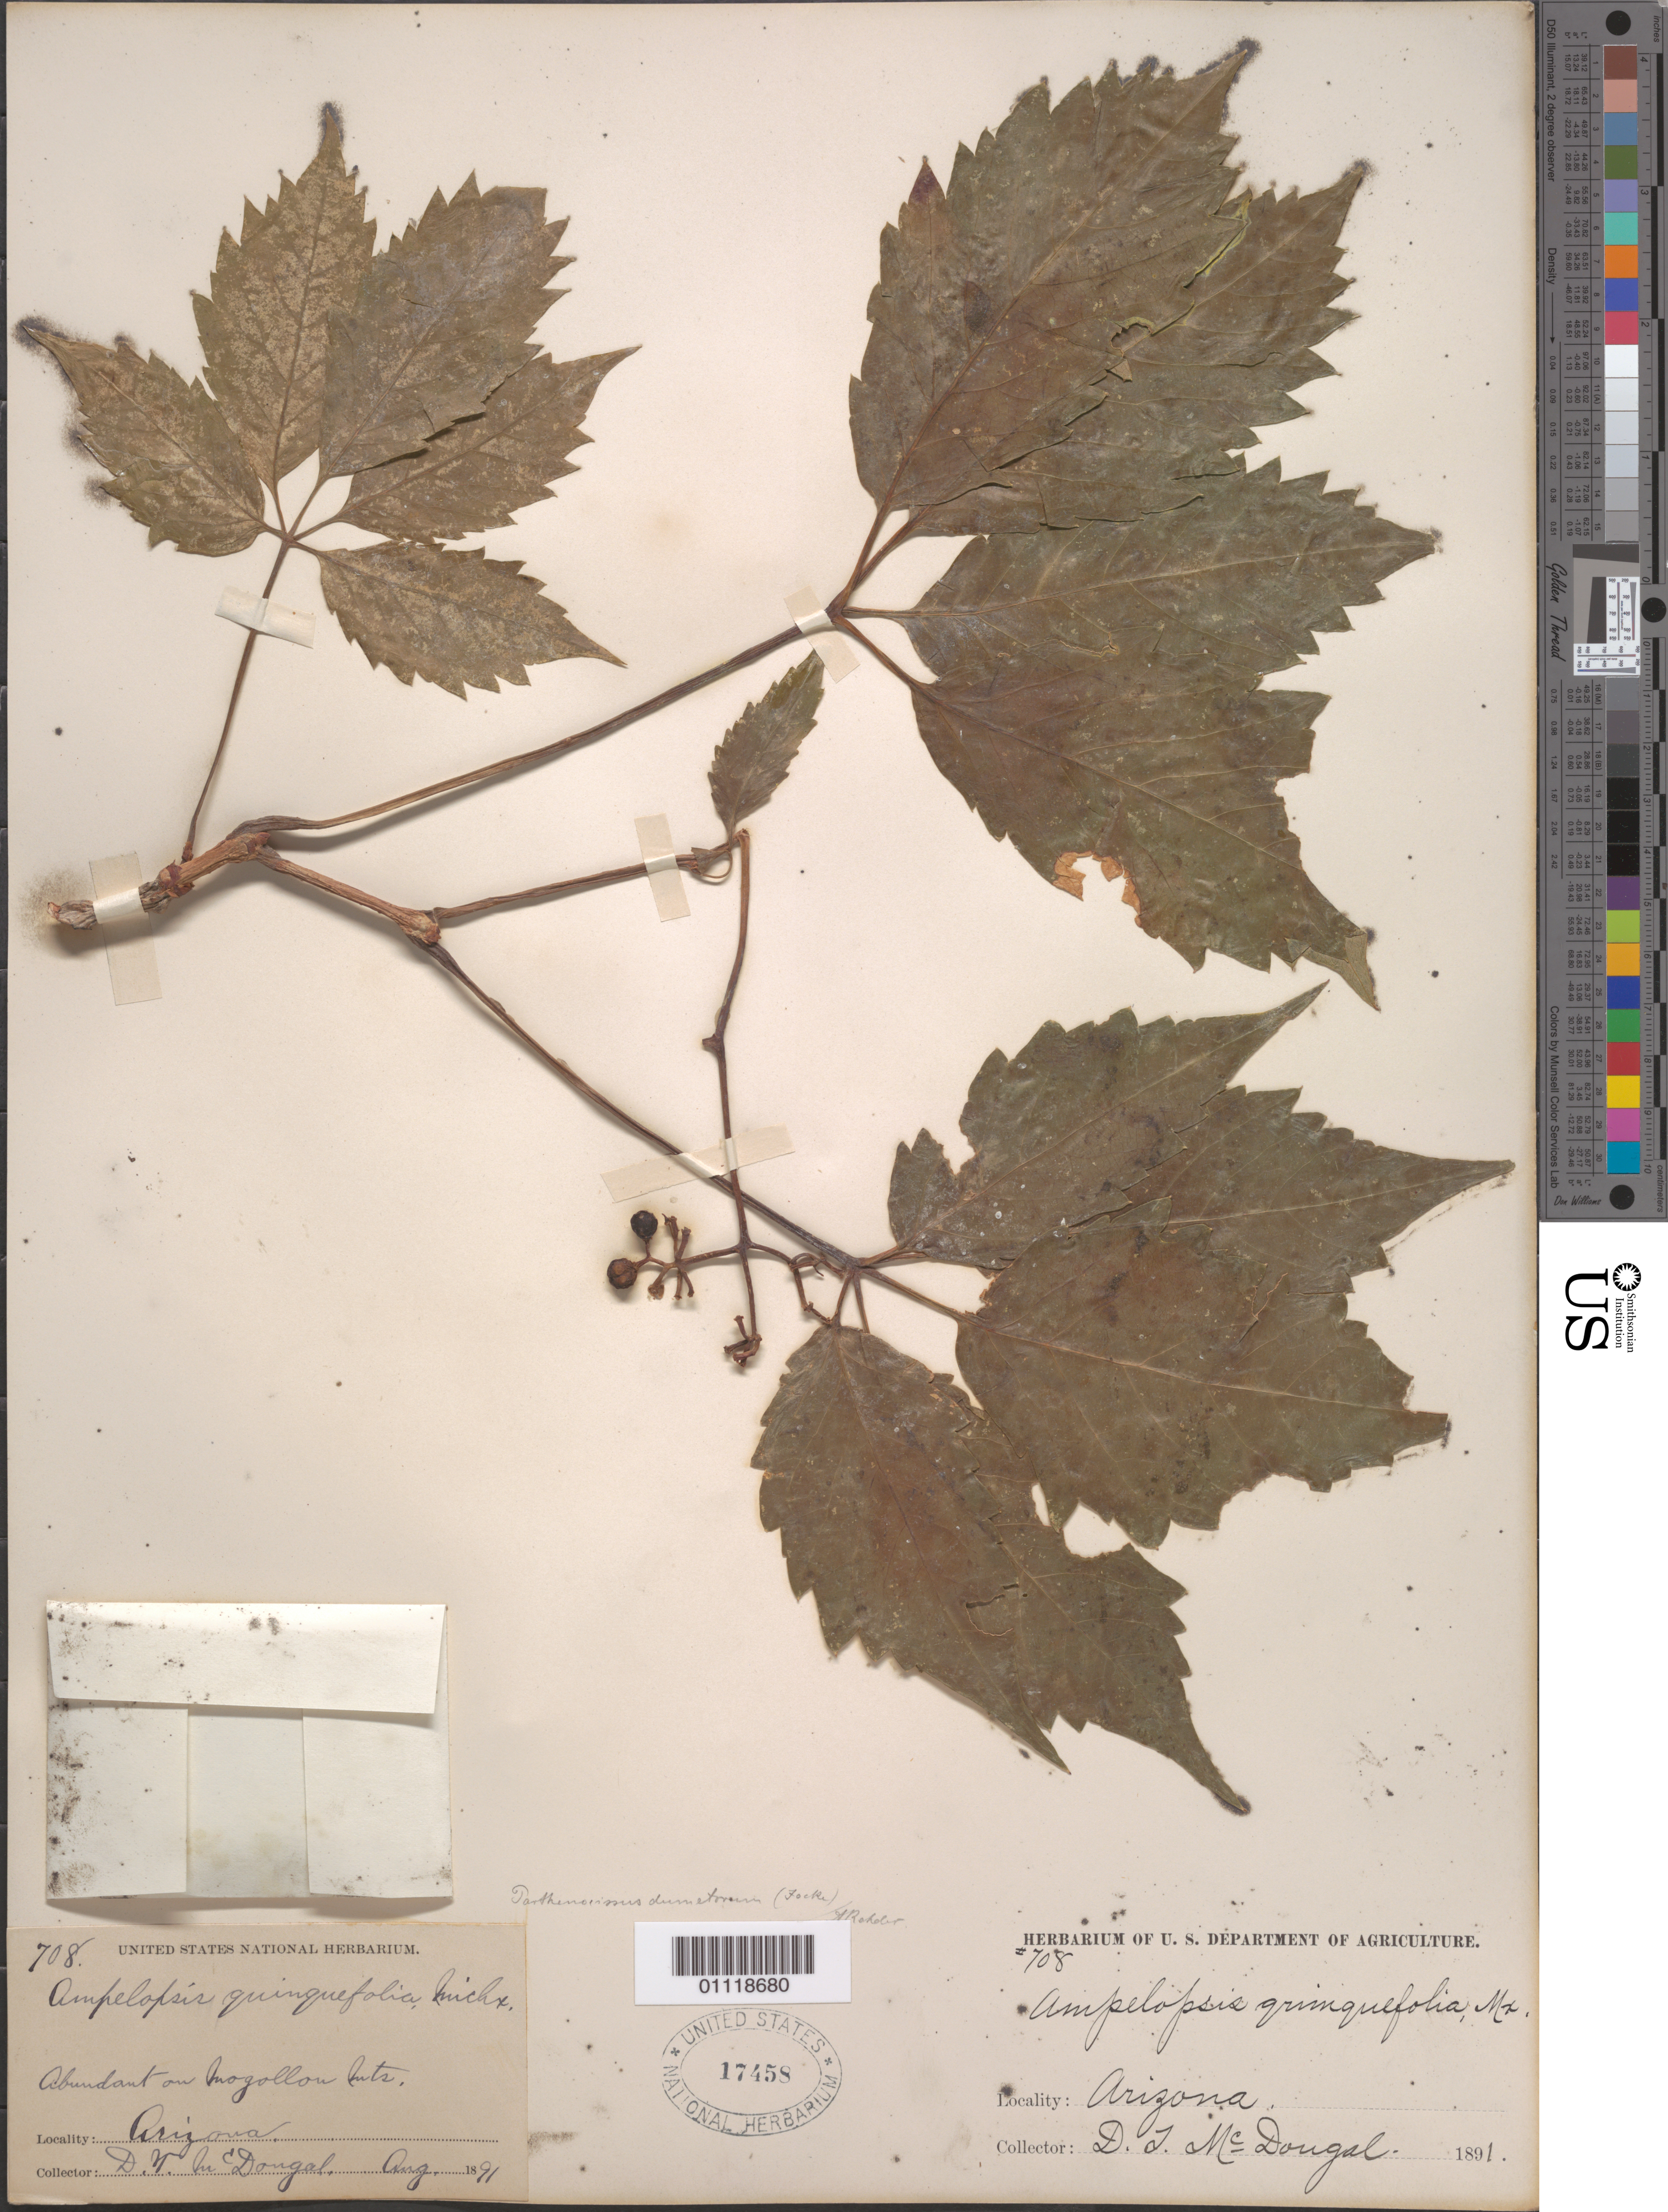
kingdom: Plantae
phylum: Tracheophyta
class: Magnoliopsida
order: Vitales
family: Vitaceae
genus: Parthenocissus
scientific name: Parthenocissus vitacea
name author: (Knerr) Hitchc.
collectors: D. Mcdougal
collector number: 708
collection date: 1891-08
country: United States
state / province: Arizona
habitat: Woods.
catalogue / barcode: US 17458